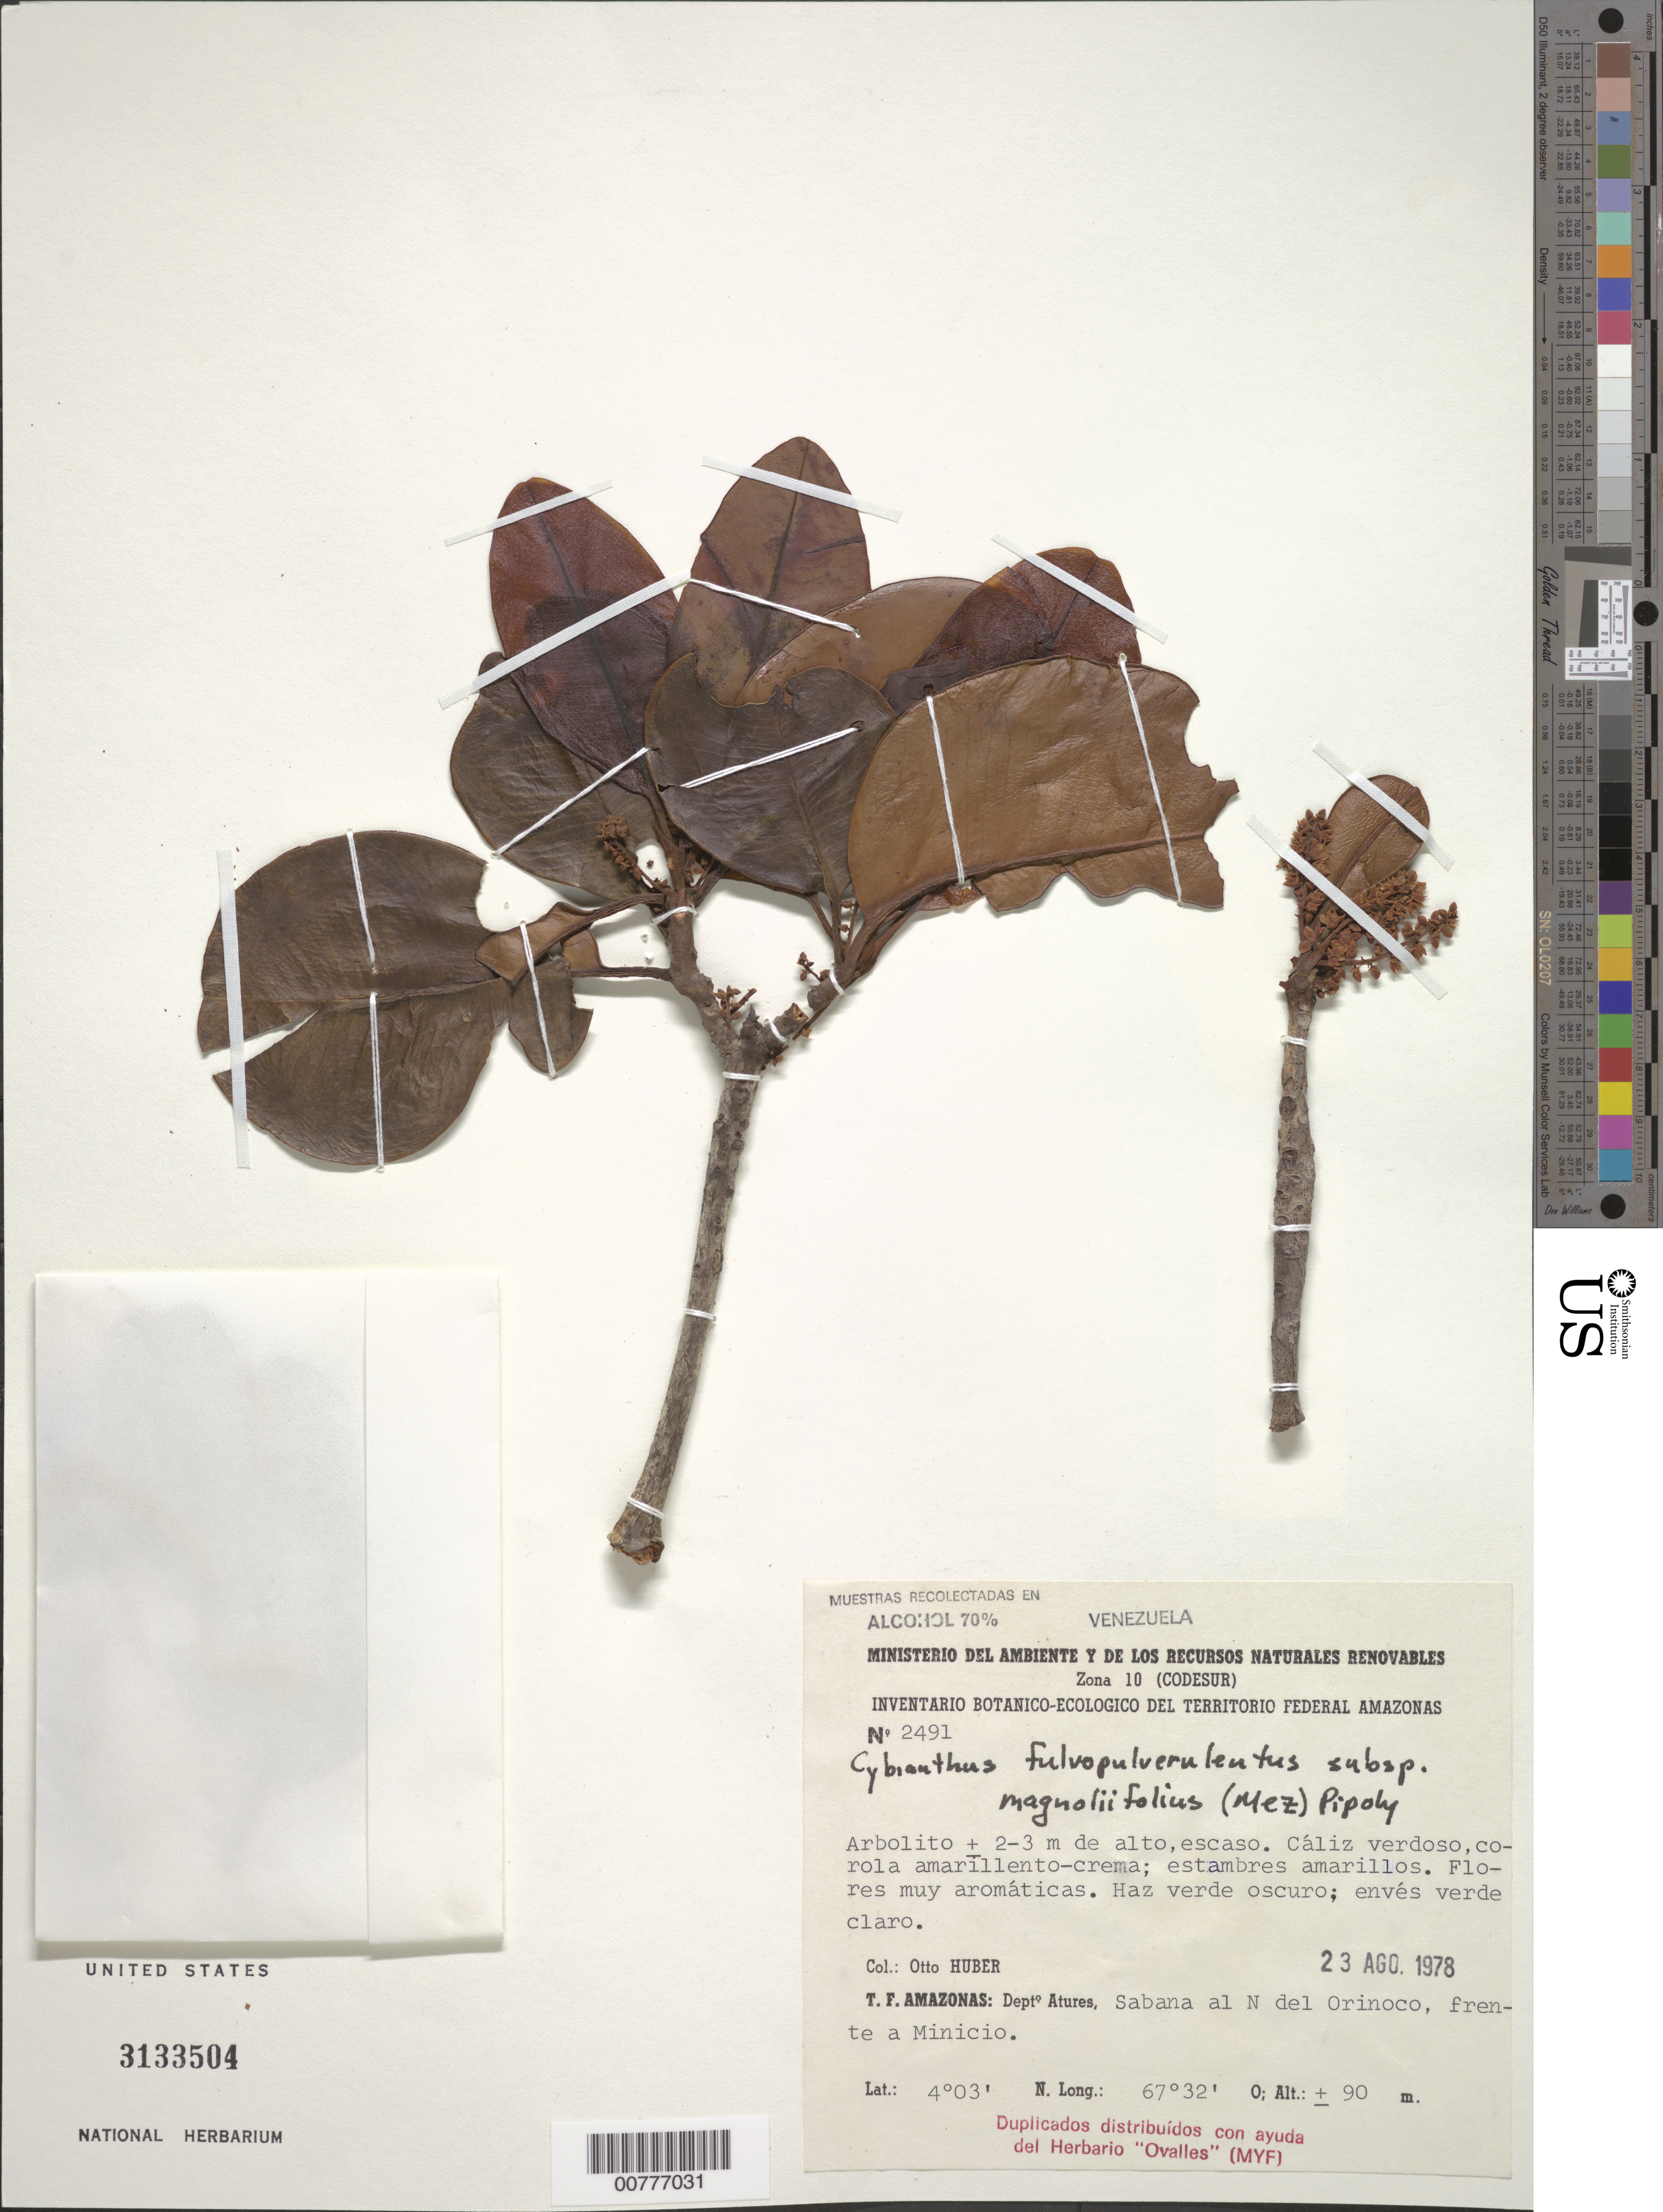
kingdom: Plantae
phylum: Tracheophyta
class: Magnoliopsida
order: Ericales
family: Primulaceae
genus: Cybianthus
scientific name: Cybianthus fulvopulverulentus subsp. magnoliifolius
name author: (Mez) Pipoly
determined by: Pipoly, J. J., III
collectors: O. Huber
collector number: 2491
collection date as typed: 23-Aug-78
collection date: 1978-08-23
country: Venezuela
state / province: Amazonas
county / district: Atures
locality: Minicio, N of Orinoco, near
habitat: Savanna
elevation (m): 90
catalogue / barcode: US 3133504